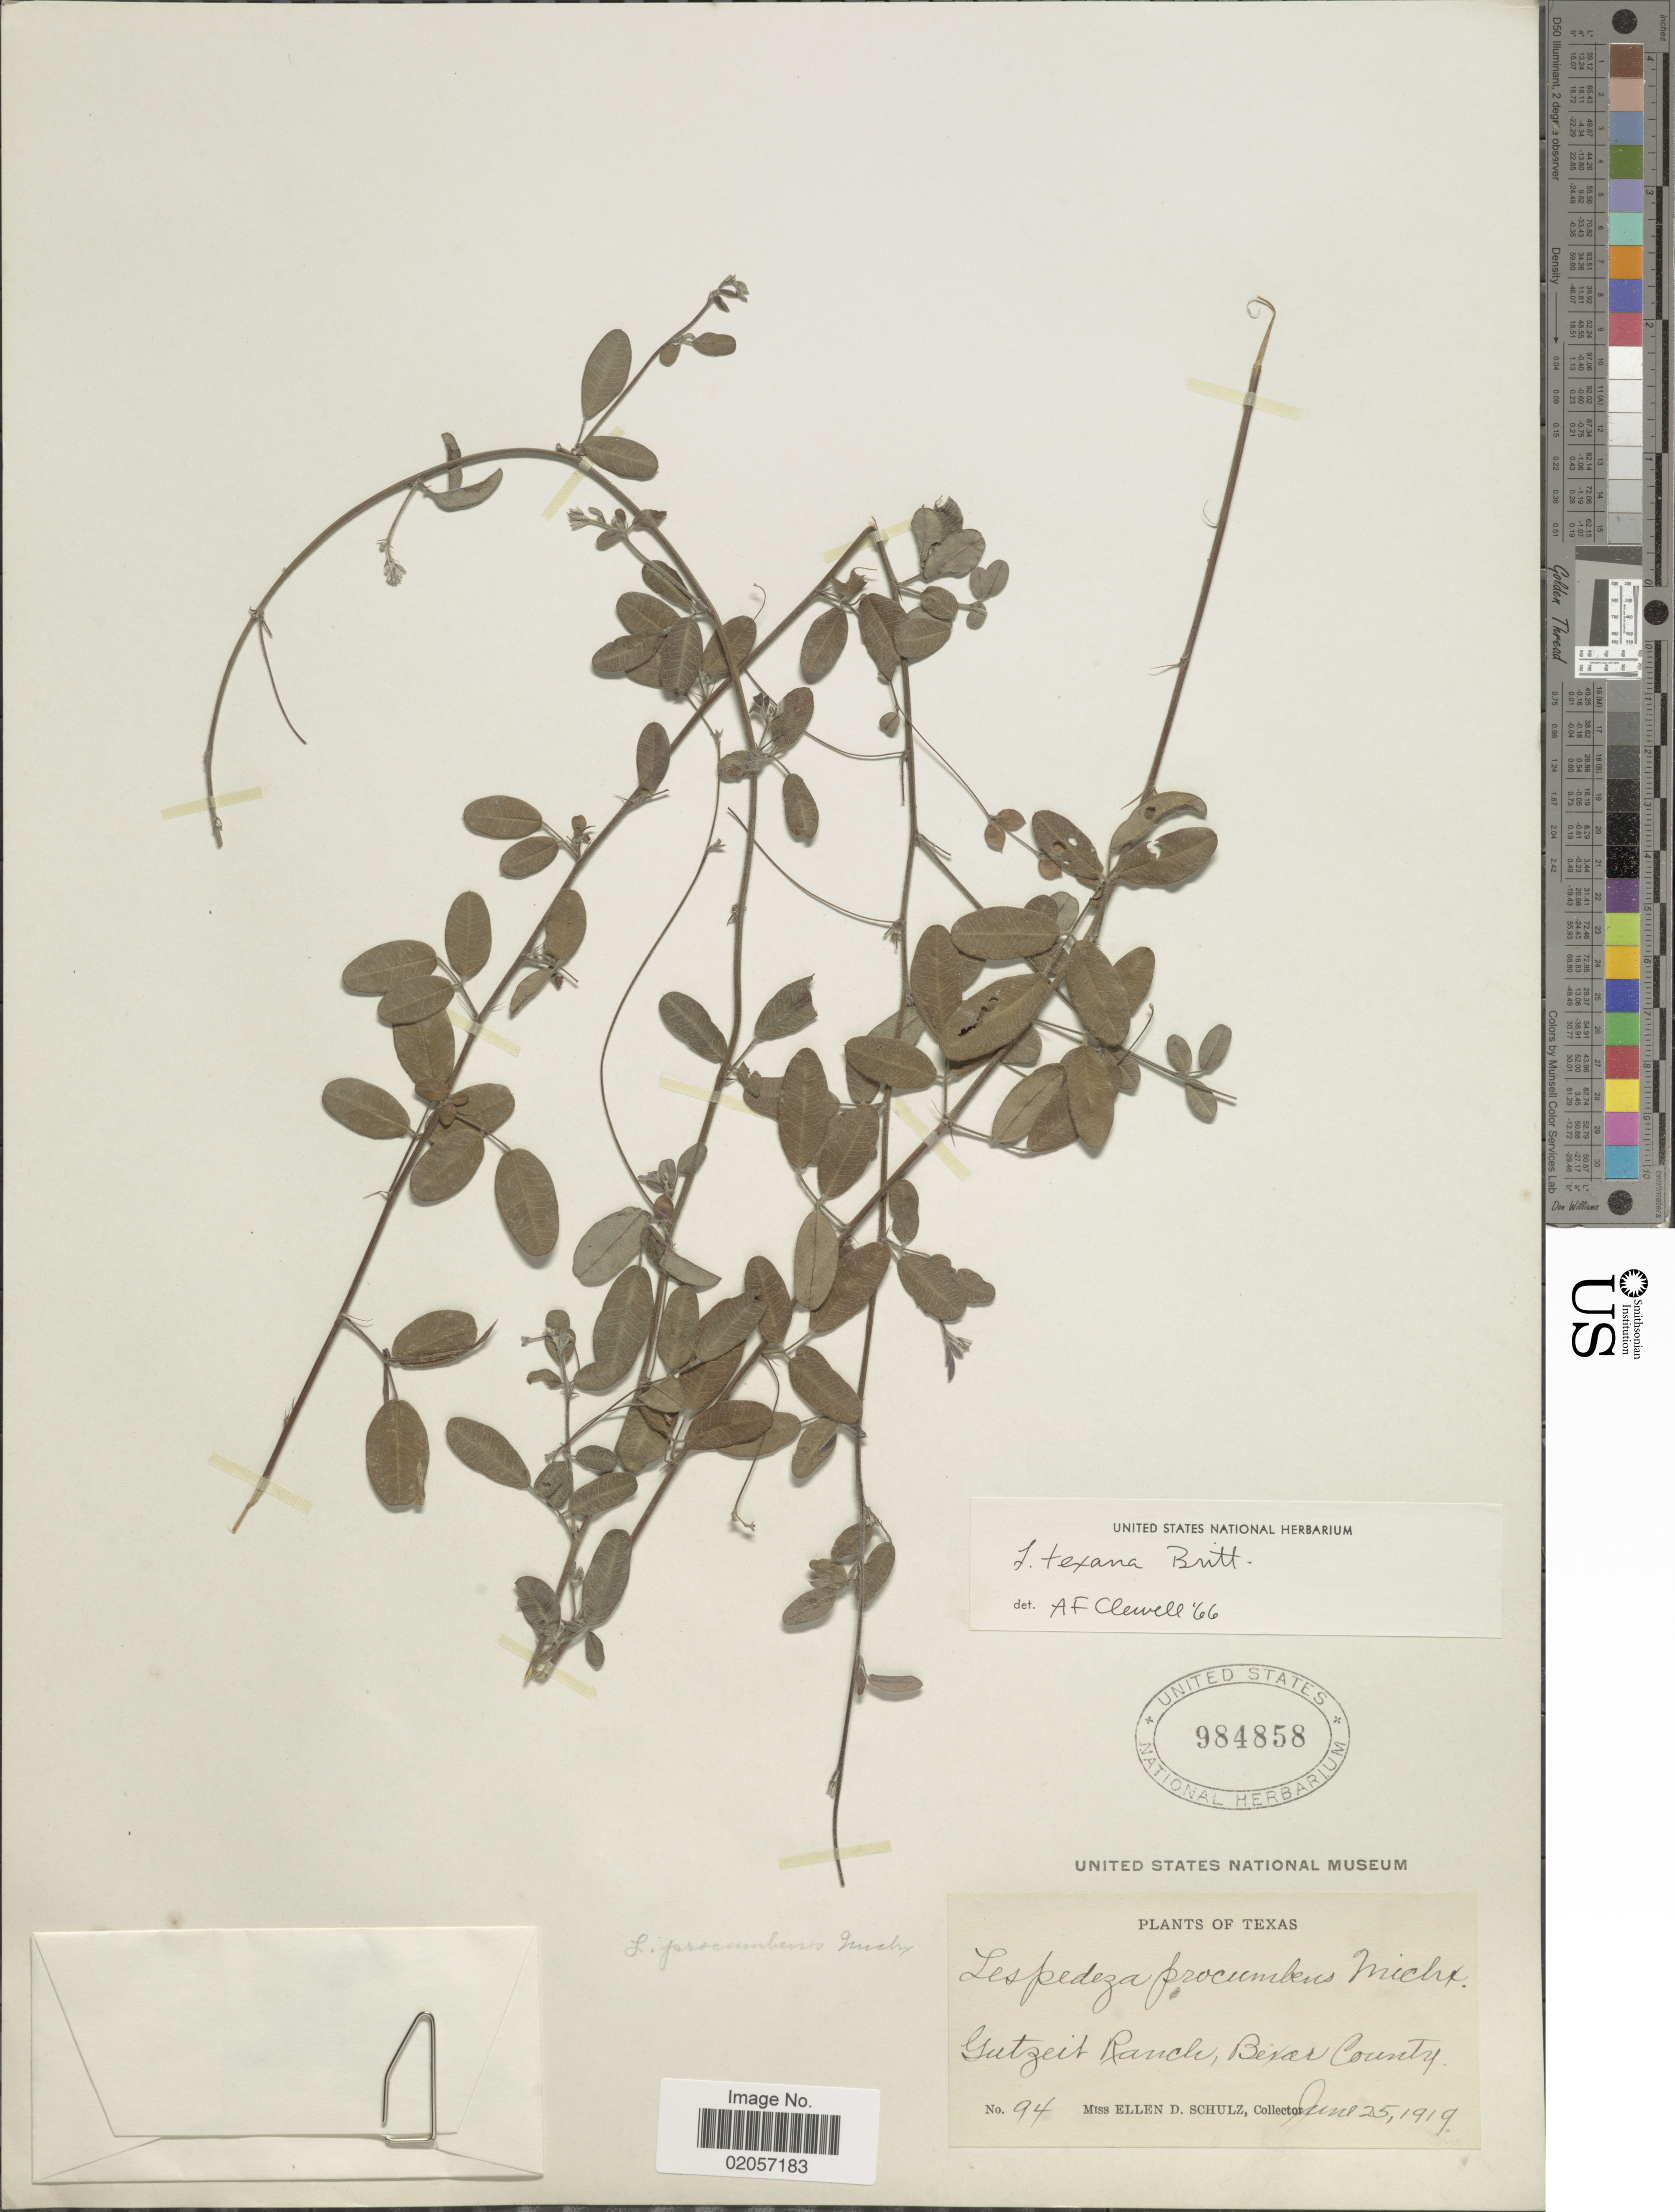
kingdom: Plantae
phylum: Tracheophyta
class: Magnoliopsida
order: Fabales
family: Fabaceae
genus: Lespedeza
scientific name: Lespedeza texana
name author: Britton in Small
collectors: E. D. Schulz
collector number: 94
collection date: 1919-07-25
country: United States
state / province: Texas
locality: Gutzeit Ranch, Bexar County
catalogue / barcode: US 984858